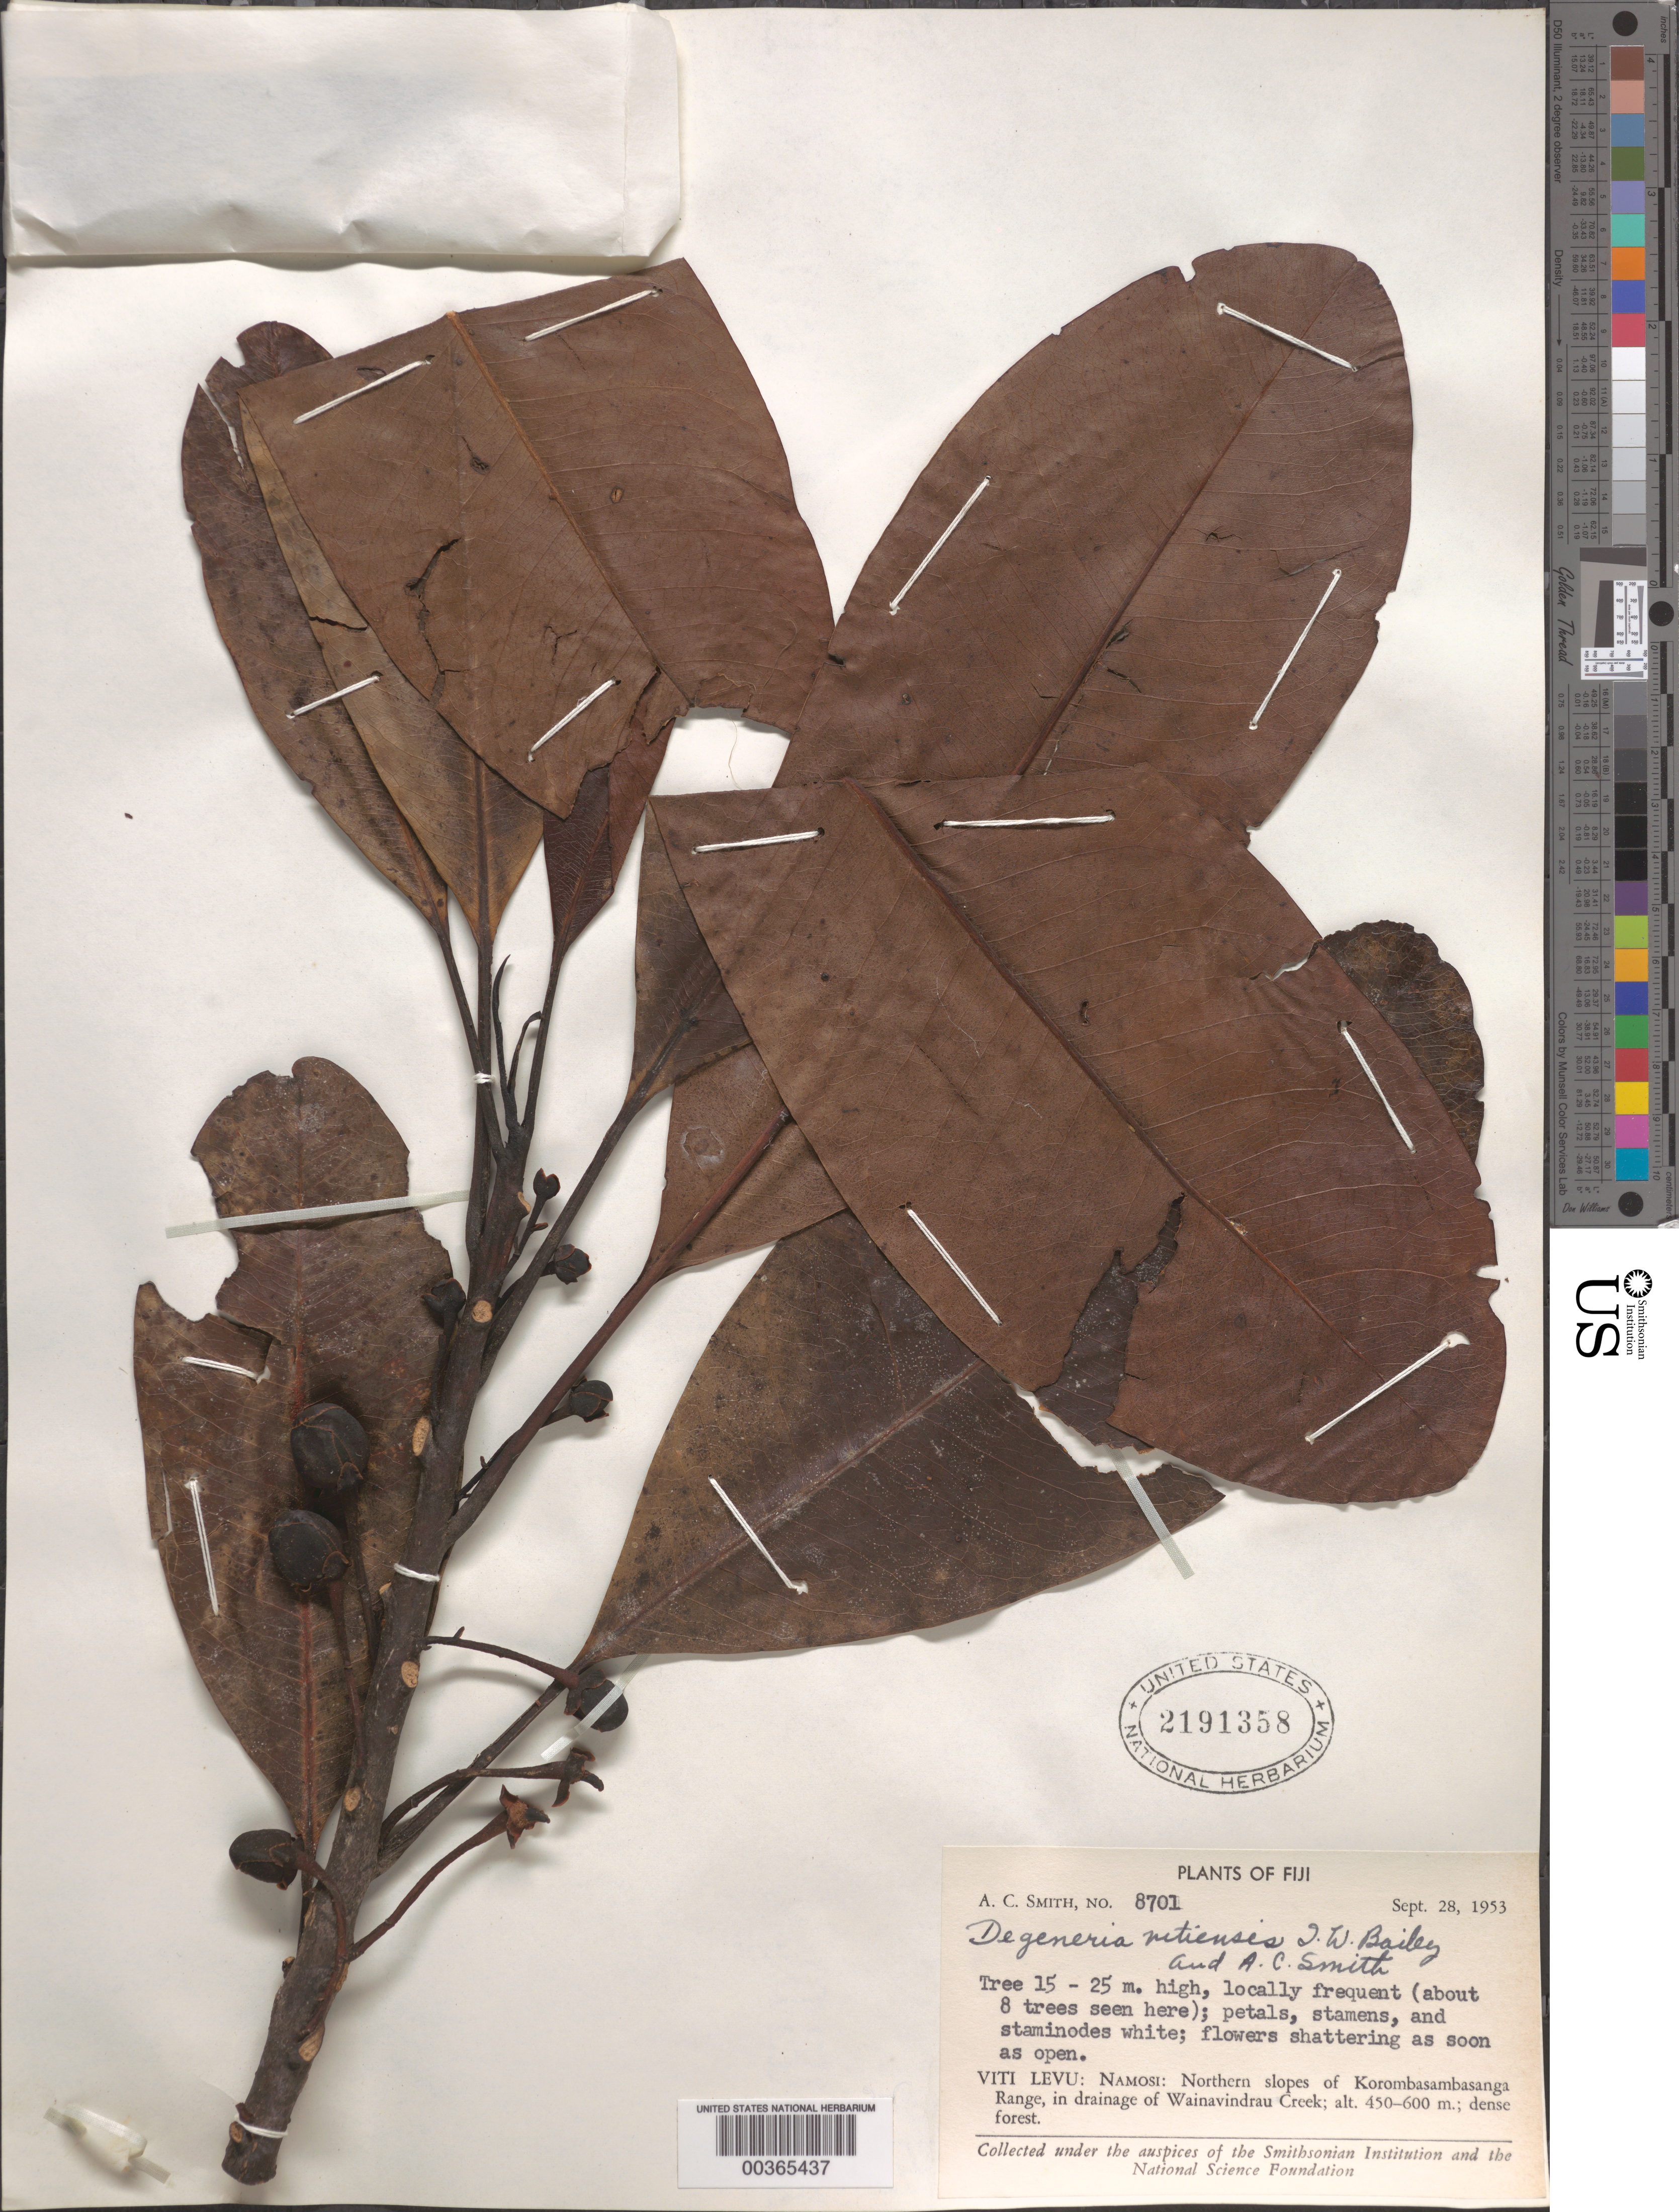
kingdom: Plantae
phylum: Tracheophyta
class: Magnoliopsida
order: Magnoliales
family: Degeneriaceae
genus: Degeneria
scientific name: Degeneria vitiensis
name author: L.W. Bailey & A.C. Sm.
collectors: A. C. Smith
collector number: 8701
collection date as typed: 28 Sep 1947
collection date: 1947-09-28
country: Fiji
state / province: Central Division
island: Viti Levu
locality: Namosi Prov., n slopes of korombasambasanga range, drainage of wainavindrau creek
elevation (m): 450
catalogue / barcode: US 2191358